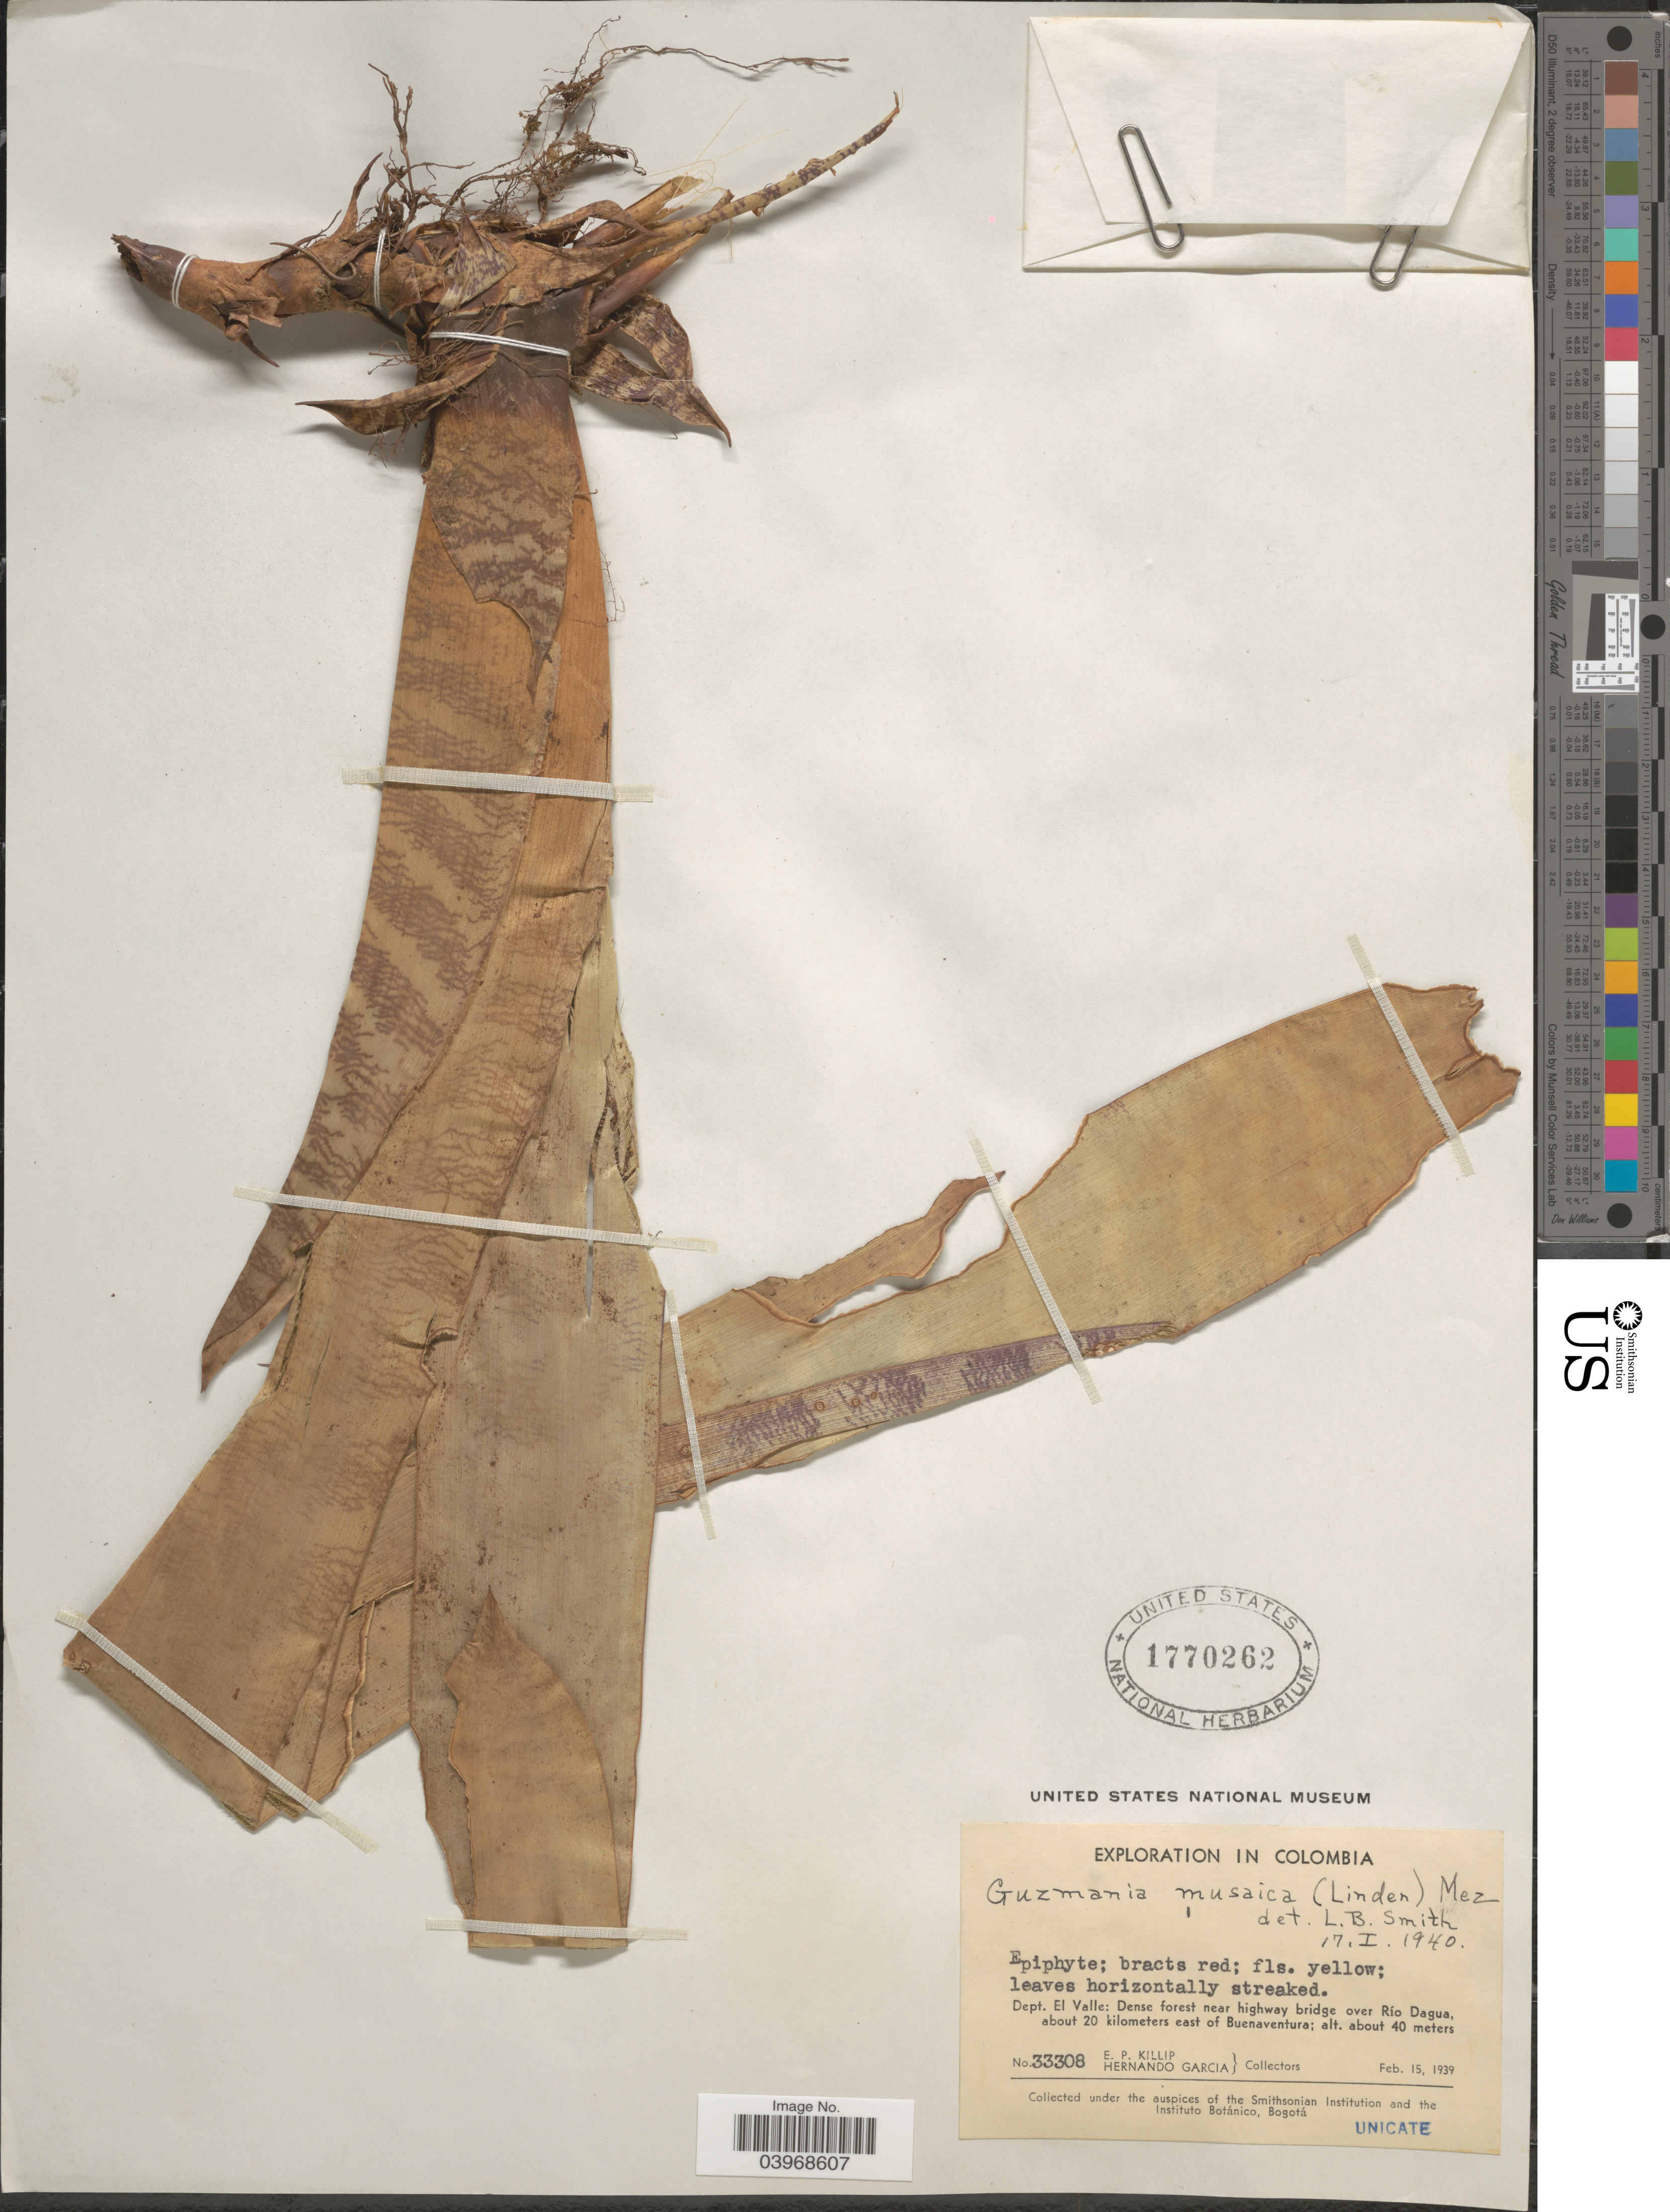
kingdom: Plantae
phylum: Tracheophyta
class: Liliopsida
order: Poales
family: Bromeliaceae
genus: Guzmania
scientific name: Guzmania musaica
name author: (Linden & André) Mez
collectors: E. P. Killip & H. Garcia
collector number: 33308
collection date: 1939-02-15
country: Colombia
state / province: Valle del Cauca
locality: Dept. El Valle: Dense forest near highway bridge over Río Dagua, about 20 kilometers east of Buenaventura.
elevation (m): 40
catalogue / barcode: US 1770262